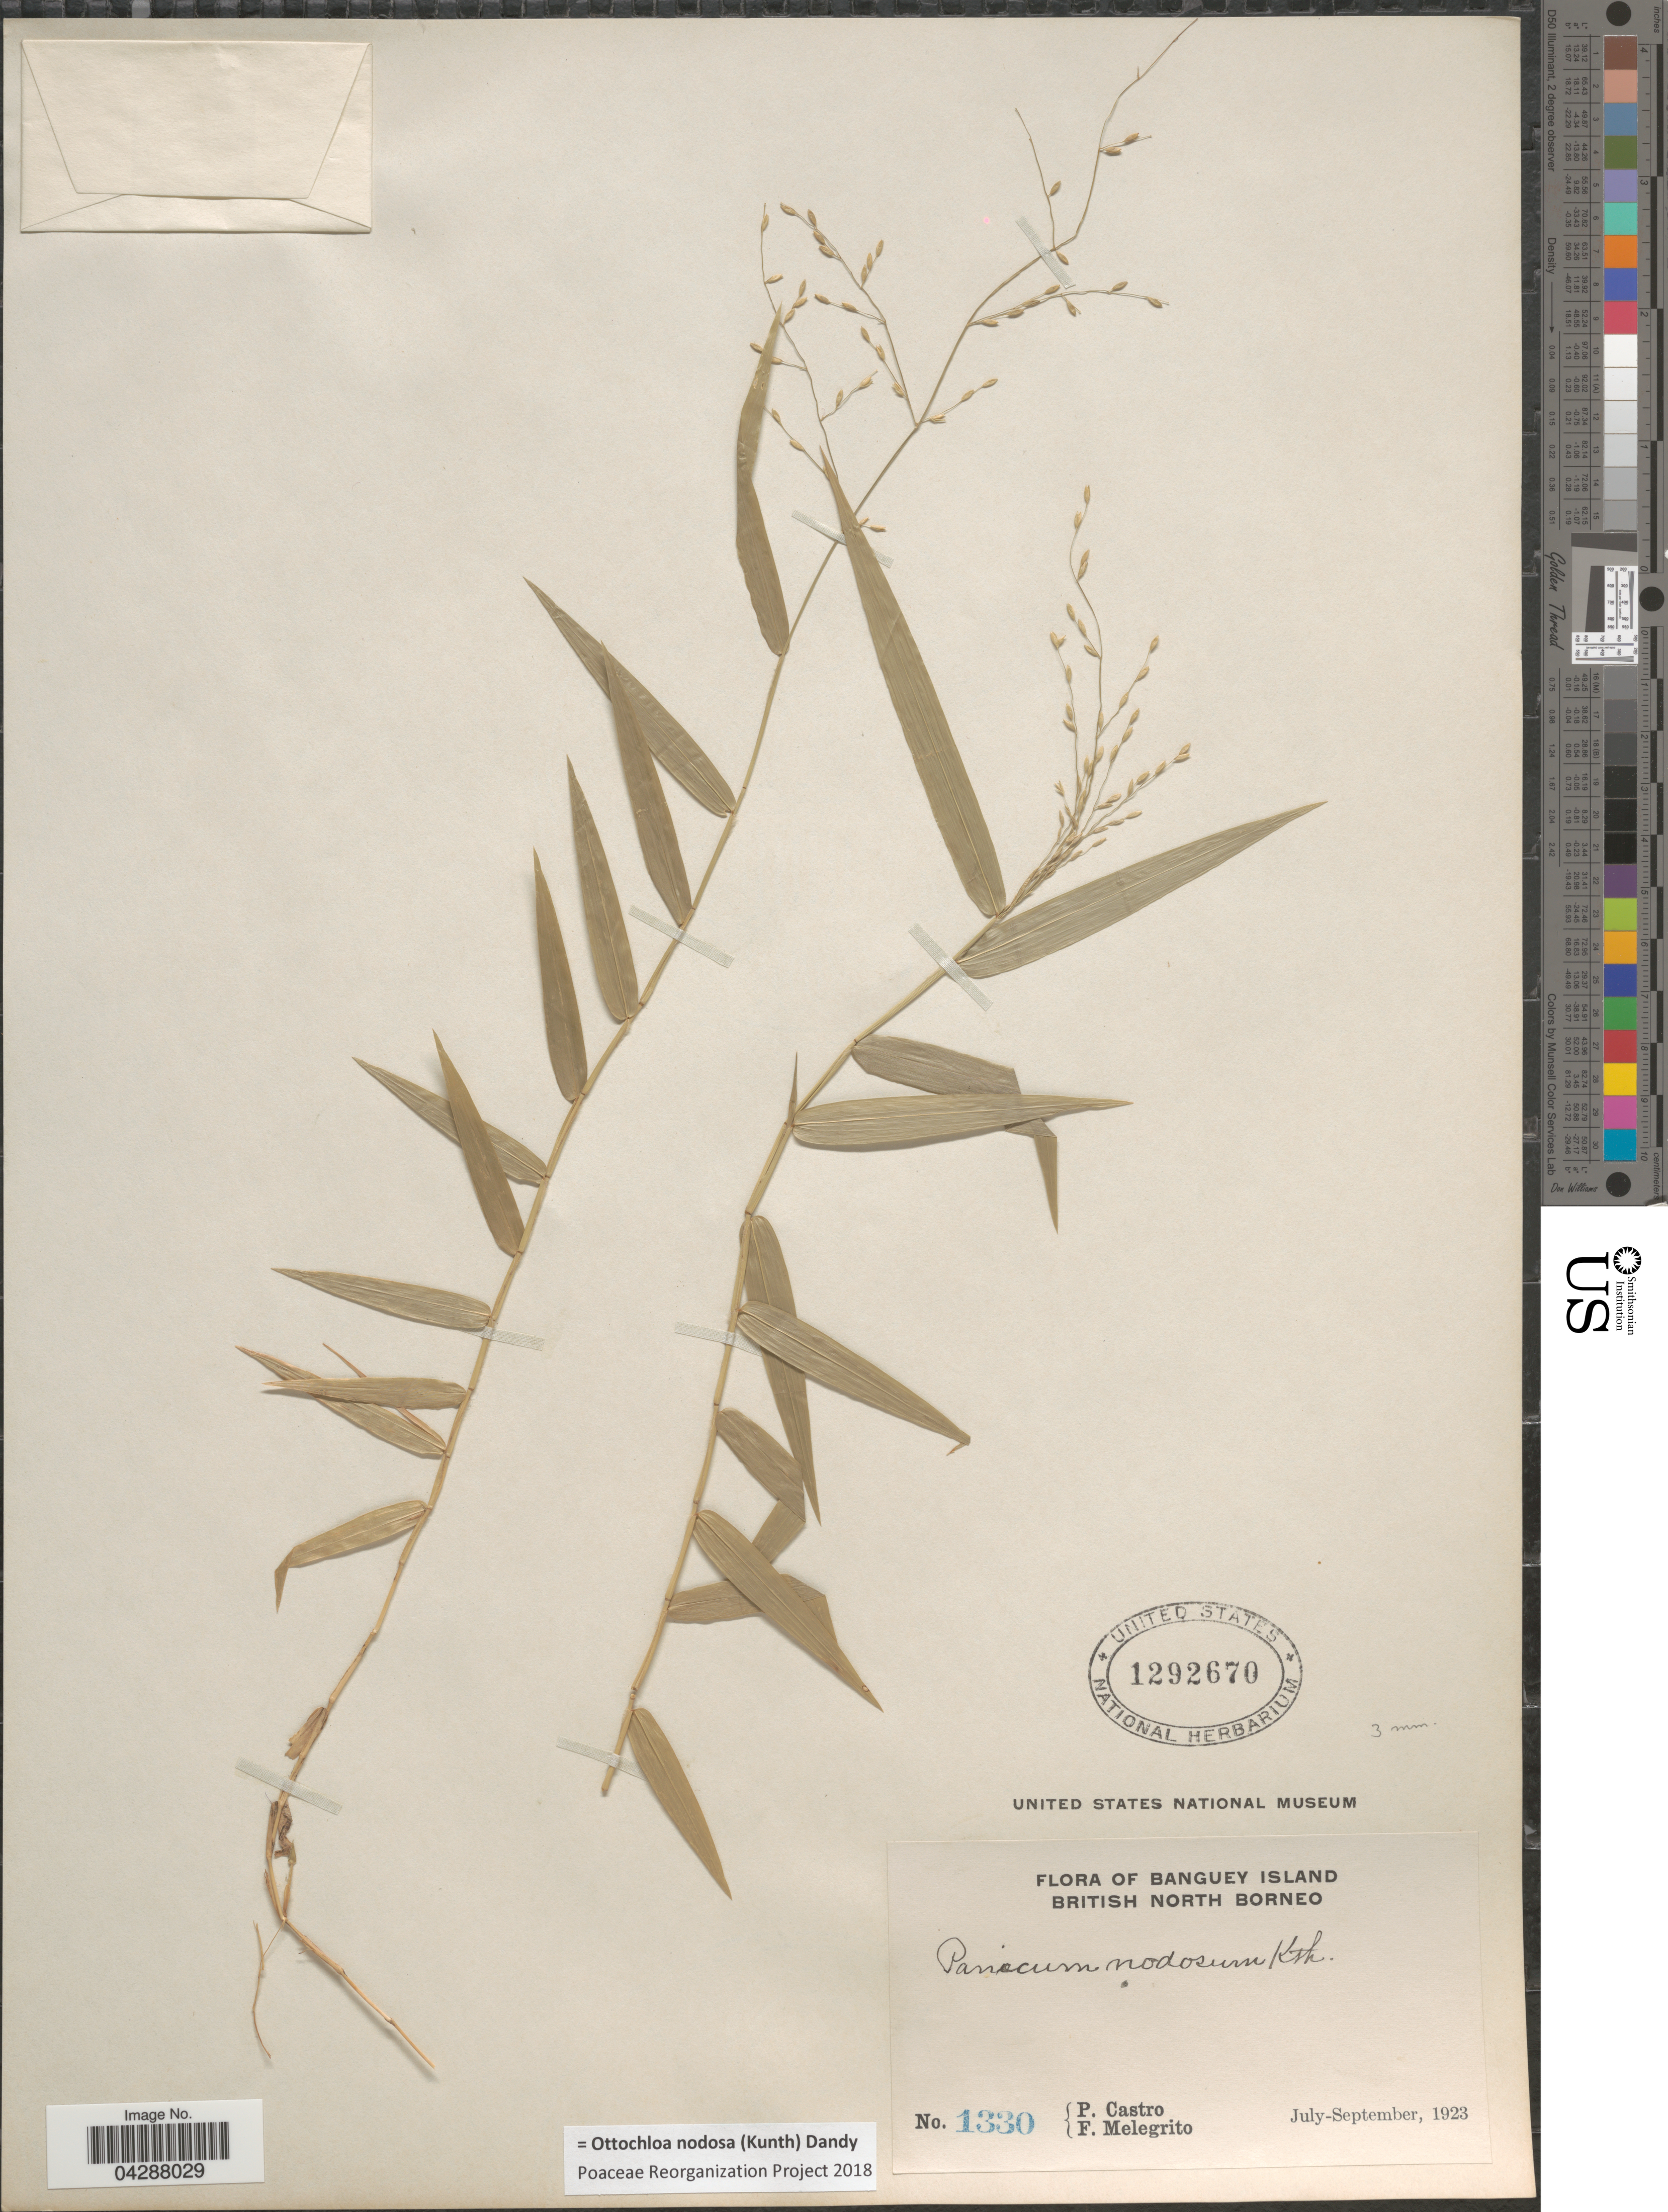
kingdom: Plantae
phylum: Tracheophyta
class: Liliopsida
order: Poales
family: Poaceae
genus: Ottochloa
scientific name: Ottochloa nodosa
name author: (Kunth) Dandy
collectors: P. Castro & F. Melegrito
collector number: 1330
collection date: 1923-07/1923-09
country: Malaysia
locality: Banguey Island. British North Borneo.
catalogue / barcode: US 1292670